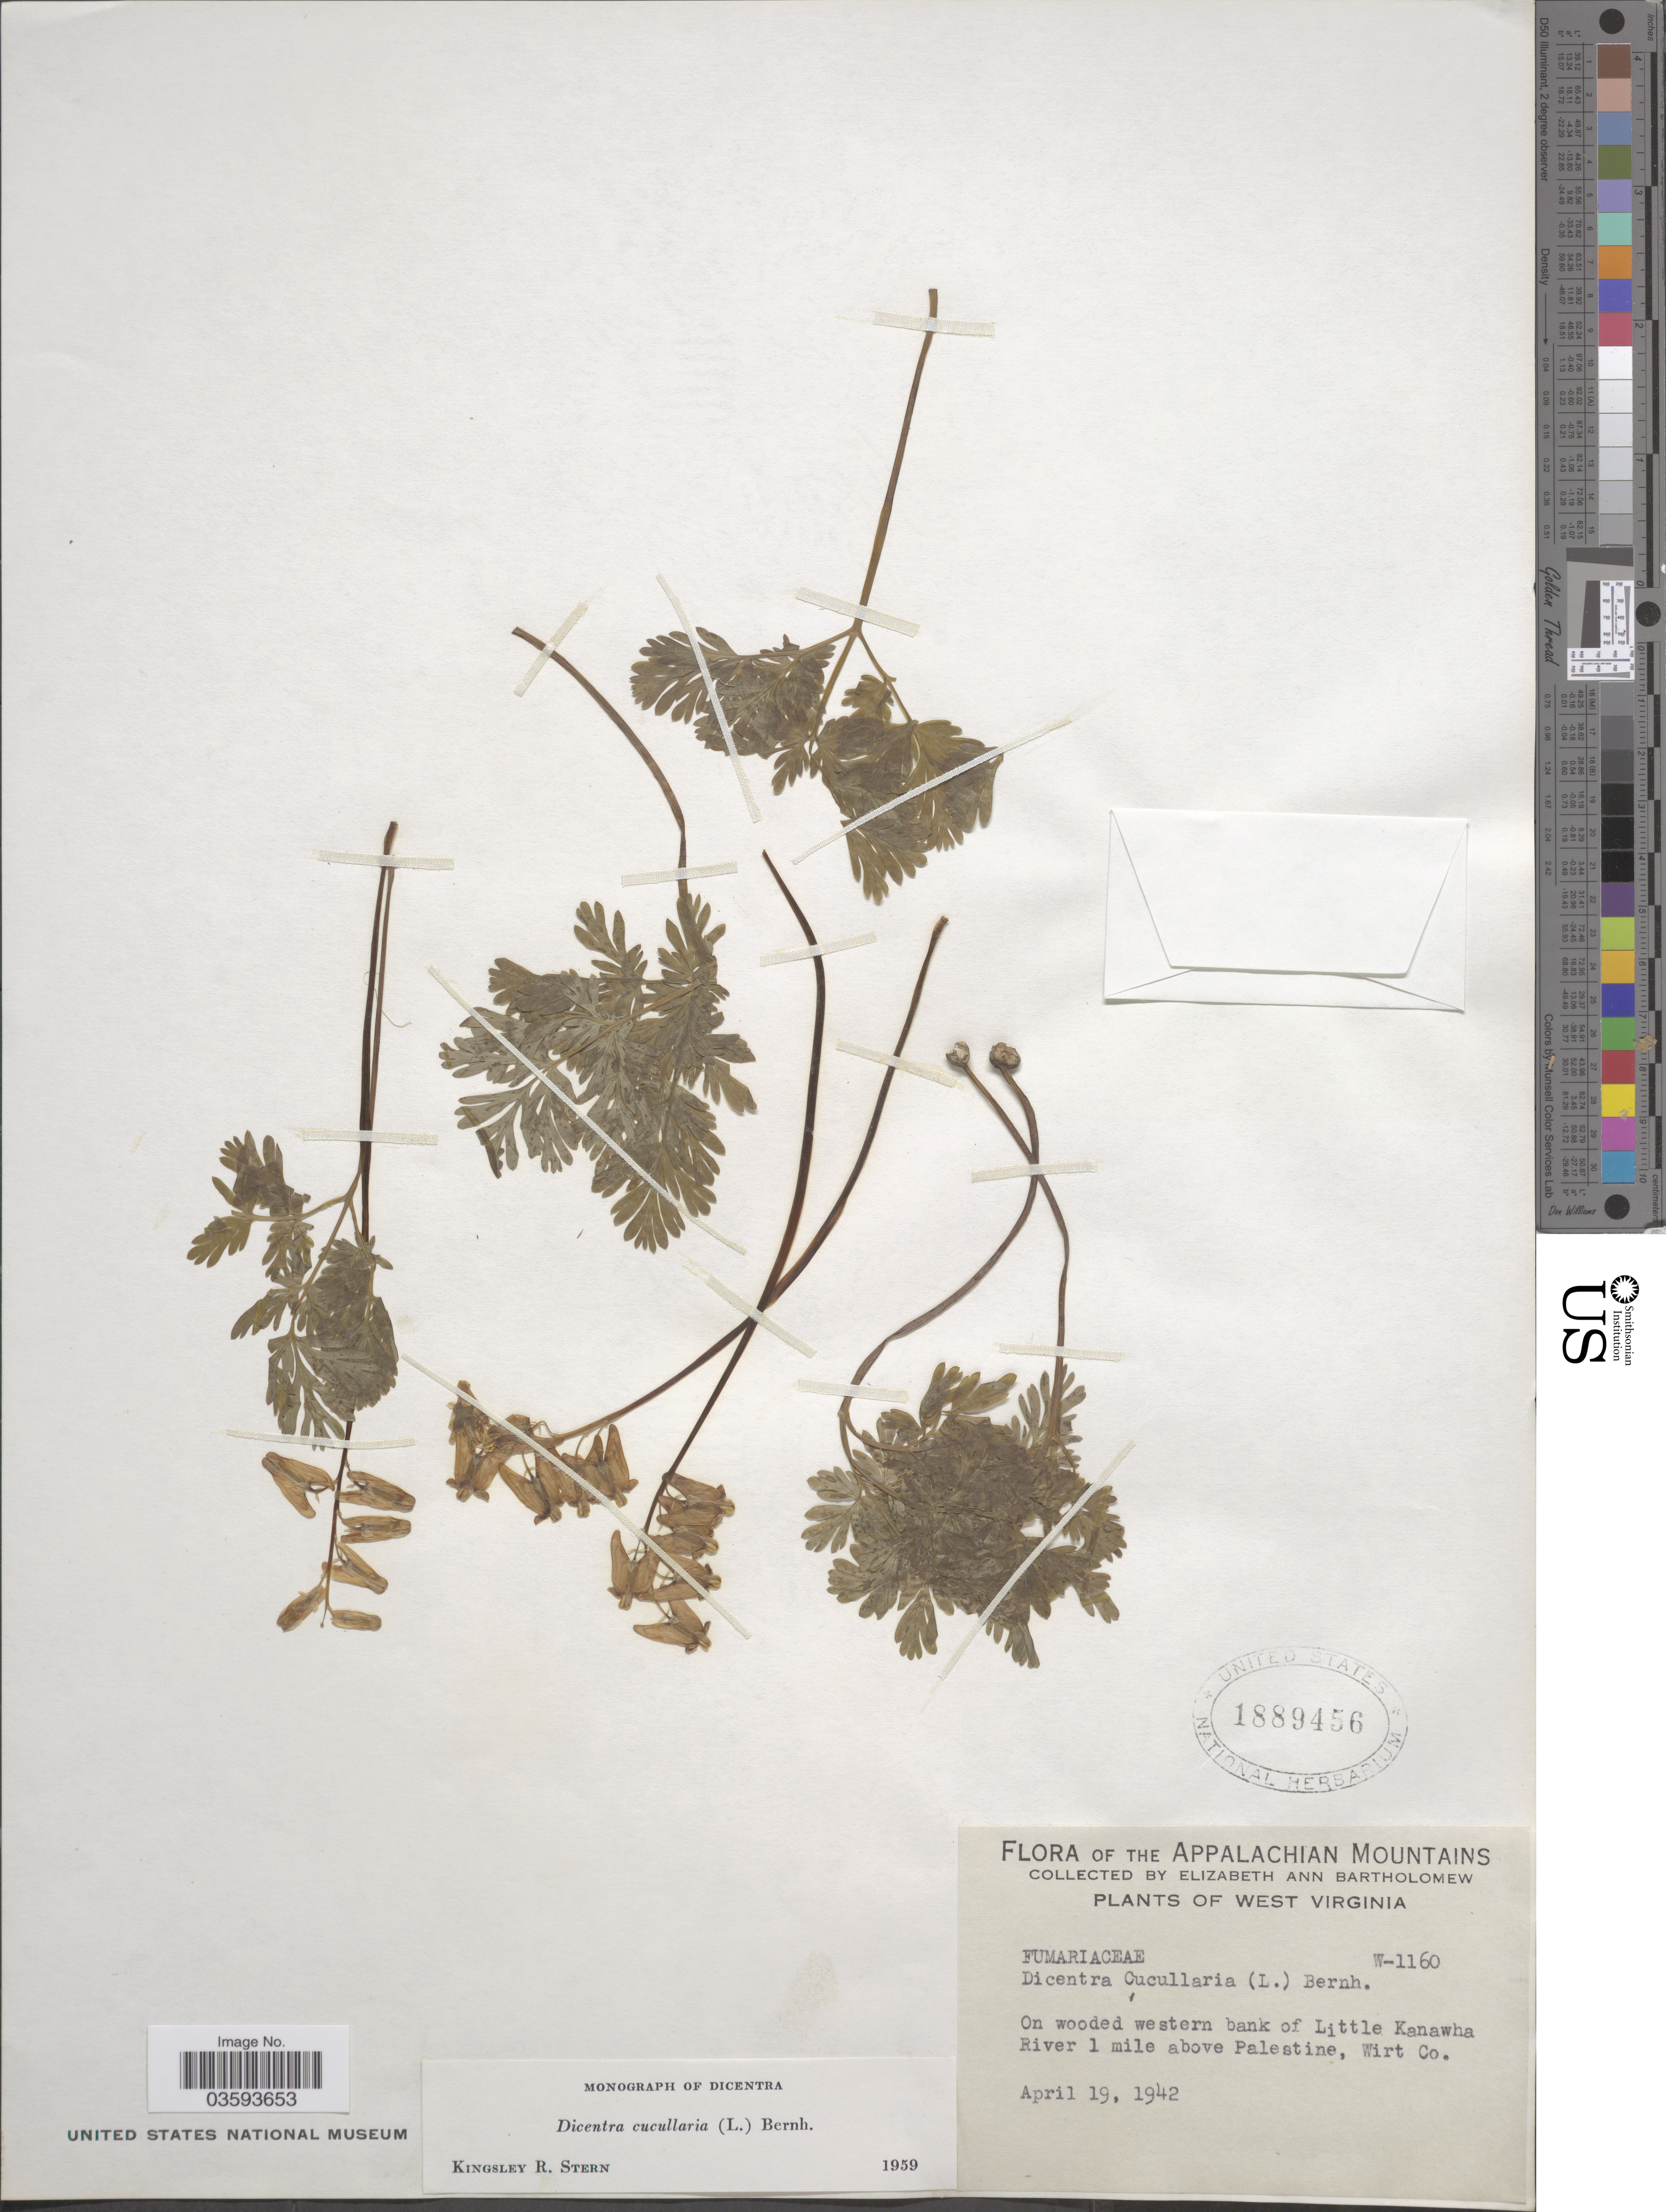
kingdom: Plantae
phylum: Tracheophyta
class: Magnoliopsida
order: Ranunculales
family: Papaveraceae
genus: Dicentra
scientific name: Dicentra cucullaria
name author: (L.) Bernh.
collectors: E. Bartholomew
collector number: W-1160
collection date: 1942-04-19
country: United States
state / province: West Virginia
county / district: Wirt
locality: The Appalachian Mountains. On wooded western bank of Little Kanawha River 1 mile above Palestine, Wirt Co.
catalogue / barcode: US 1889456